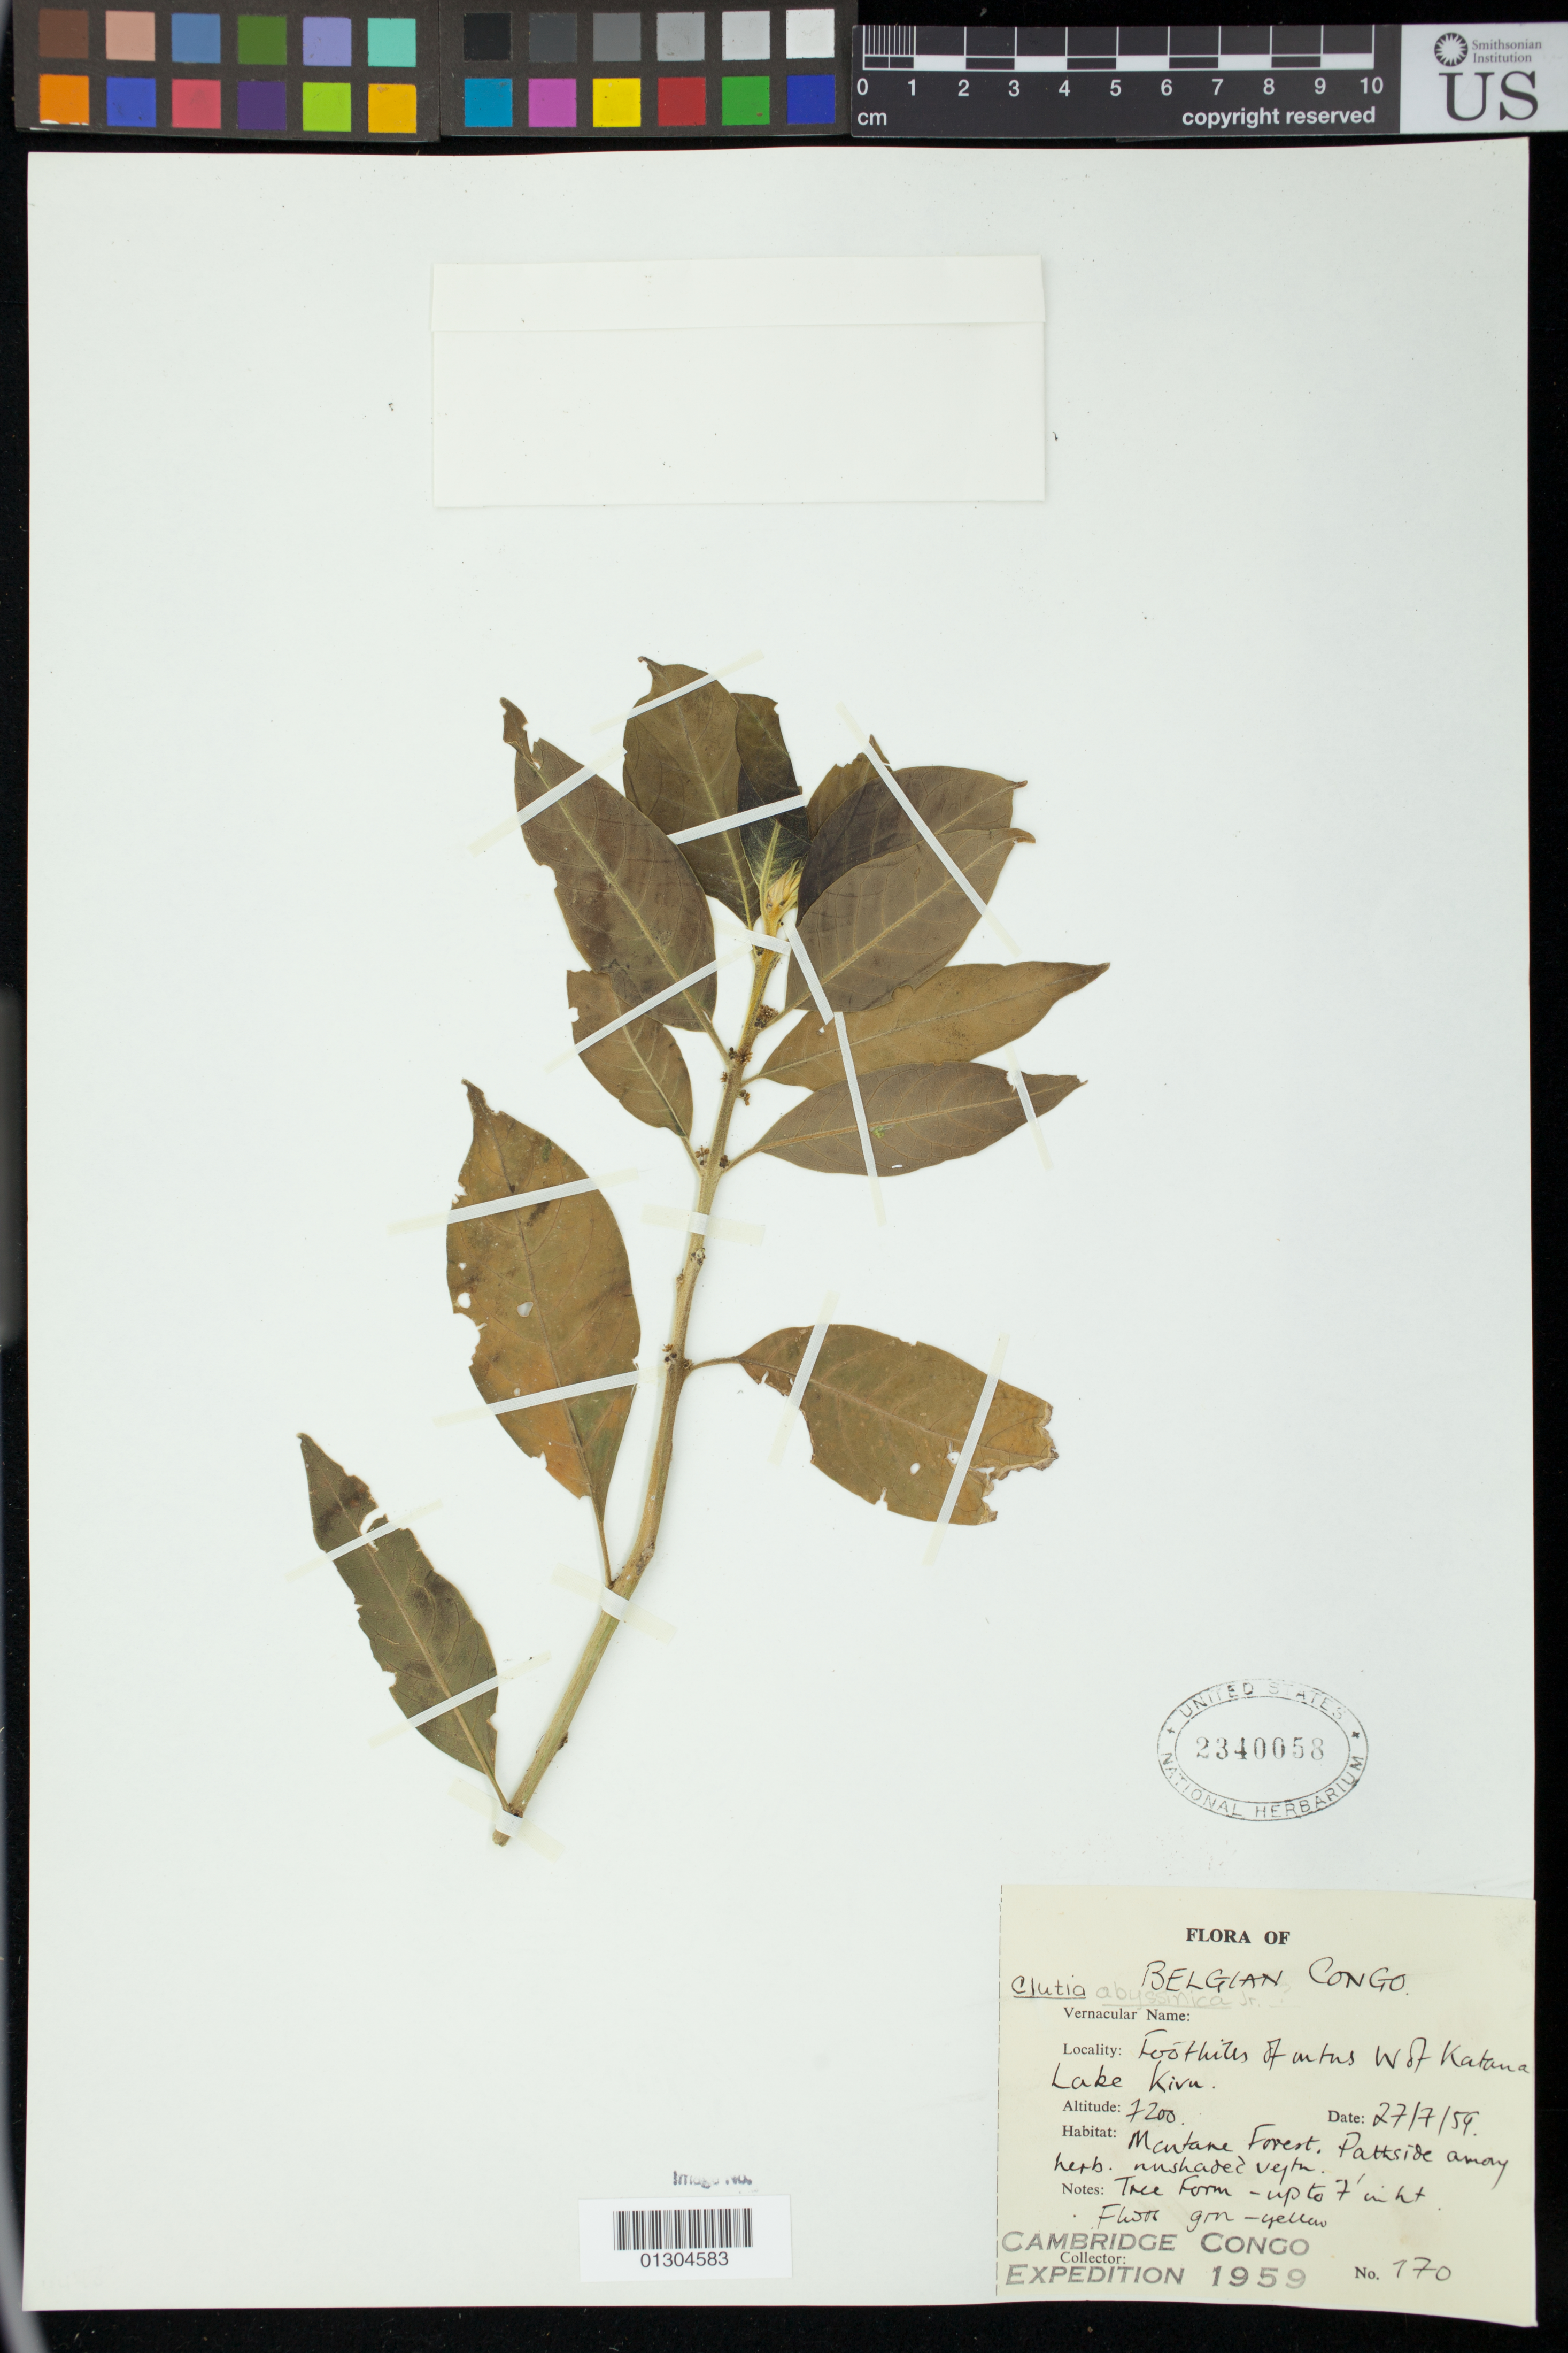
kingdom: Plantae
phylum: Tracheophyta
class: Magnoliopsida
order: Malpighiales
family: Peraceae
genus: Clutia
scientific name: Clutia abyssinica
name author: Jaub. & Spach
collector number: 170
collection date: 1959-07-27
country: Congo, Democratic Republic of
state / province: Sud-Kivu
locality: Foothills W of Katana Lake Kivu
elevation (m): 2195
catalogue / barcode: US 2340058